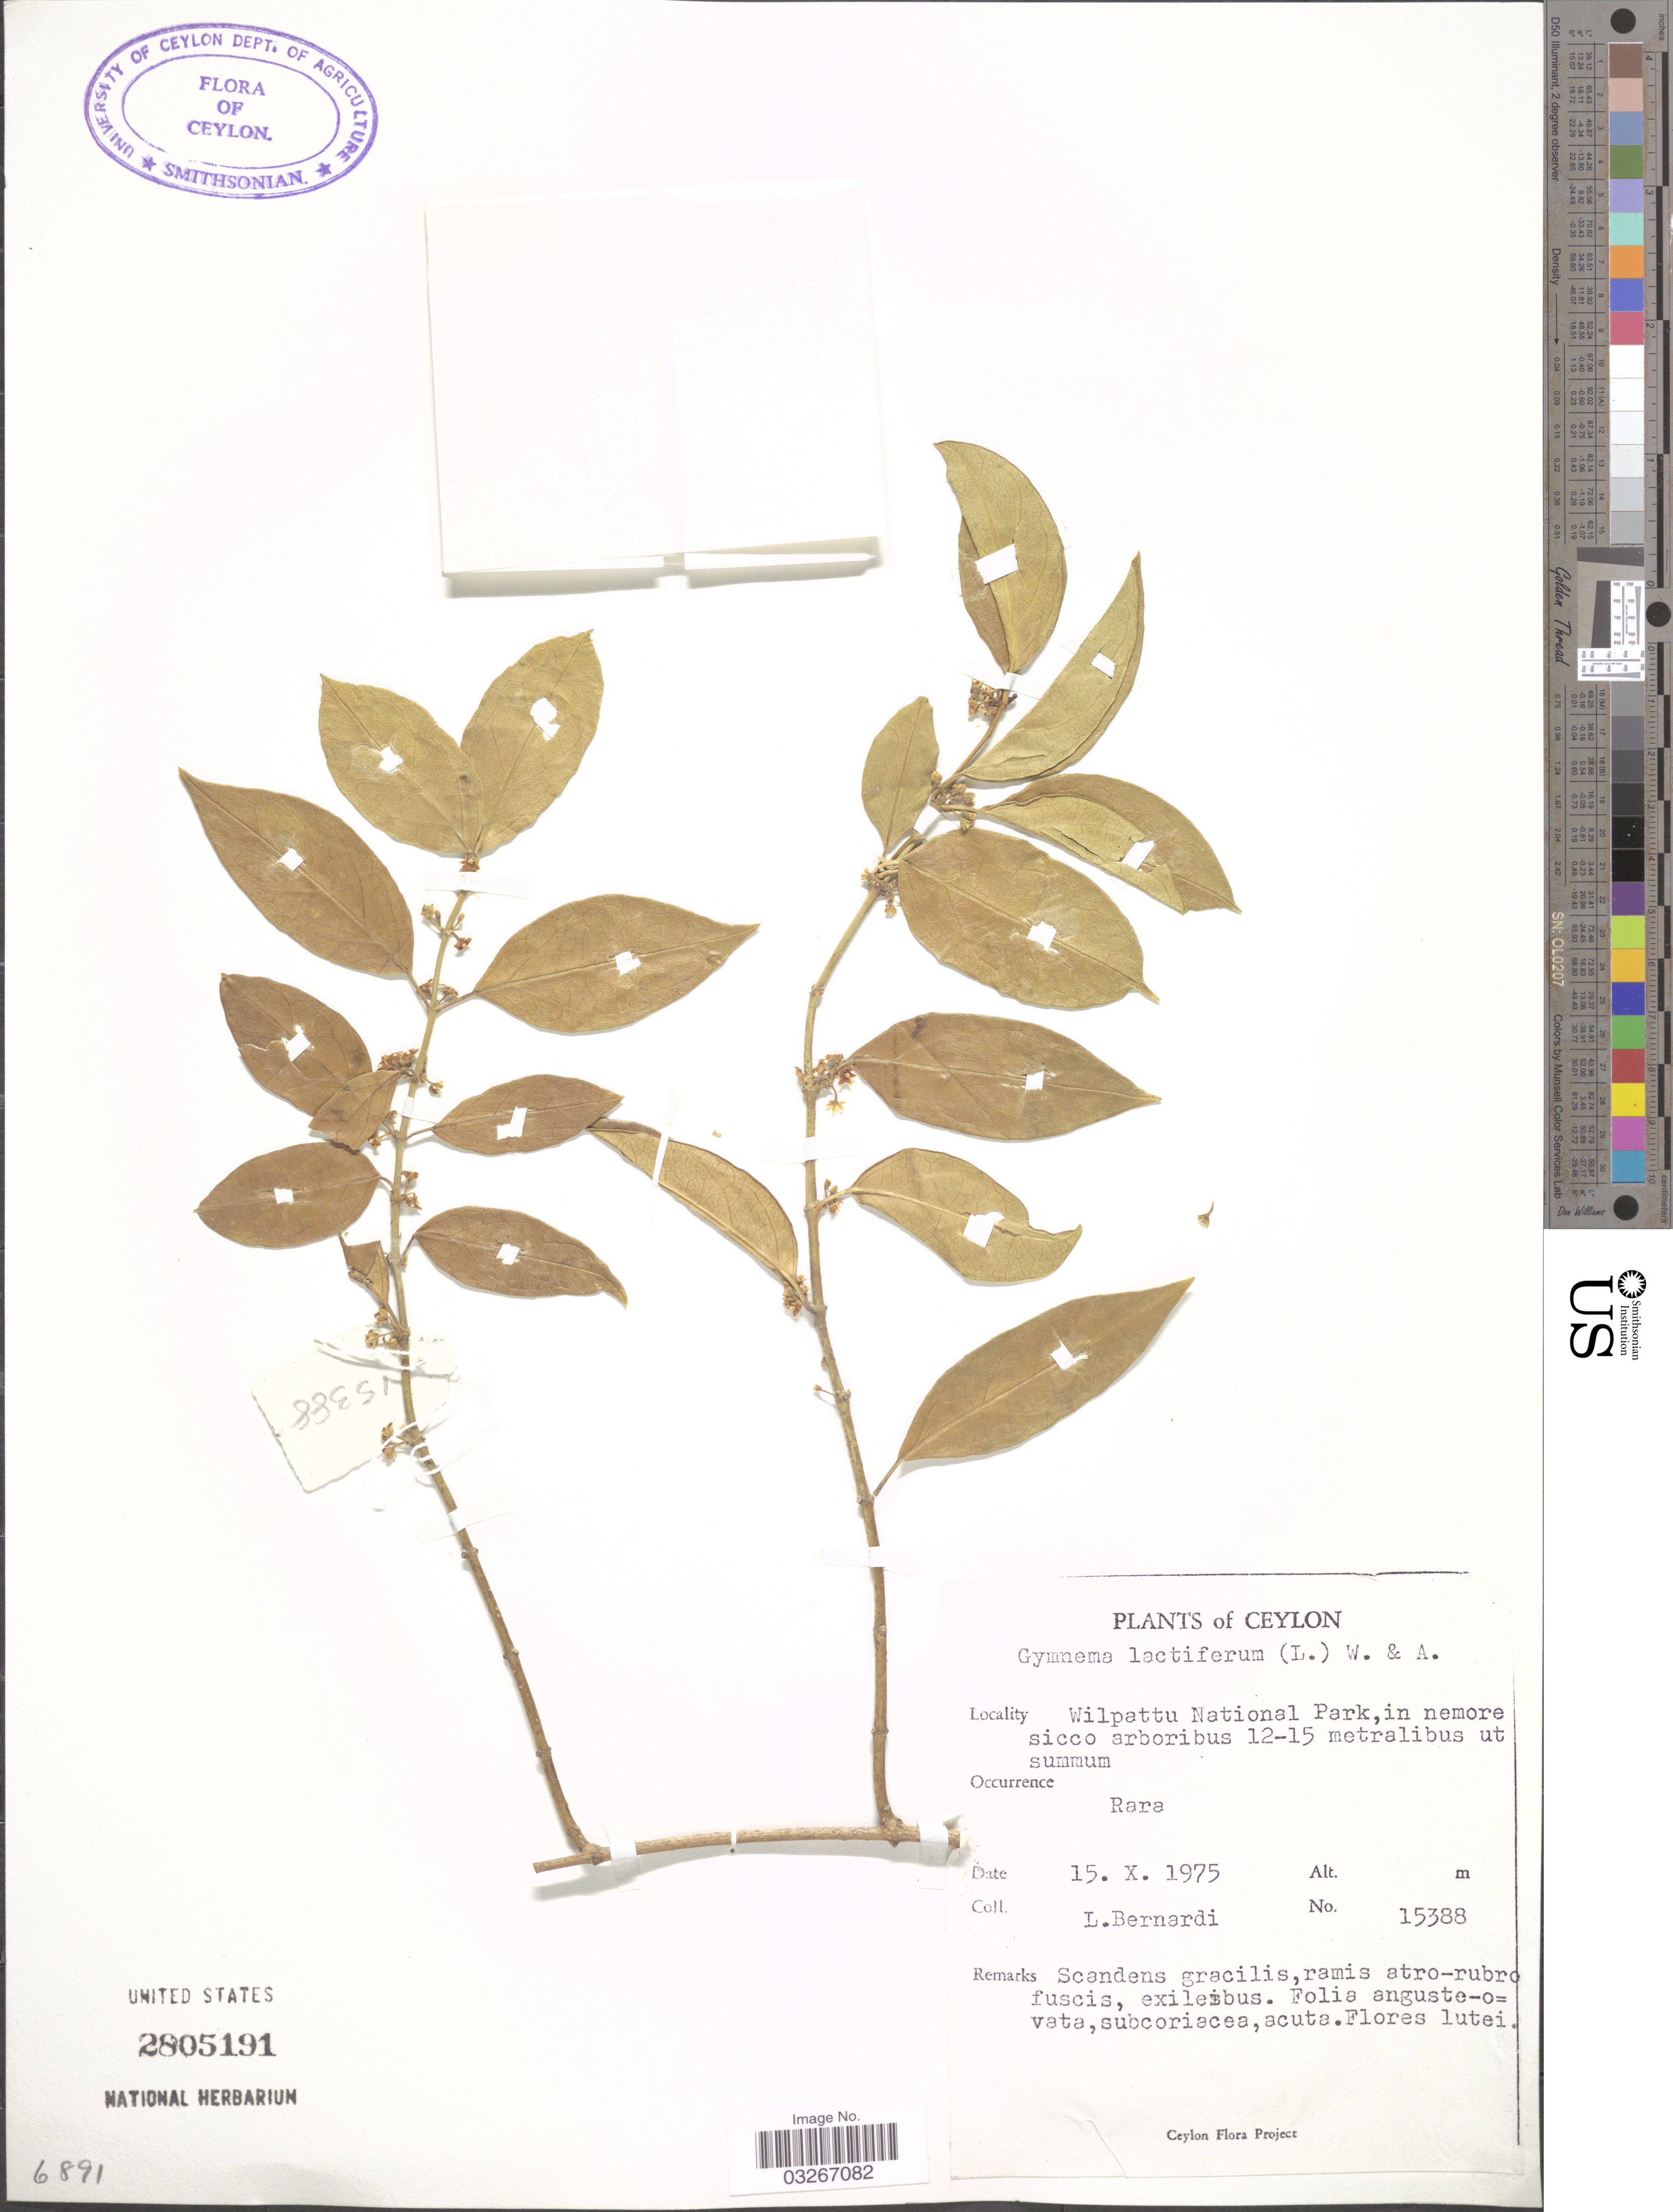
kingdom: Plantae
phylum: Tracheophyta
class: Magnoliopsida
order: Gentianales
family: Apocynaceae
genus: Gymnema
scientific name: Gymnema lactiferum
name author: (L.) R. Br. ex Schult.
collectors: L. Bernardi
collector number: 15388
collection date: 1975-10-15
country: Sri Lanka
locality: Ceylon. Wilpattu National Park, in nemore sicco arboribus 12-15 metralibus ut summum.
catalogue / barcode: US 2805191